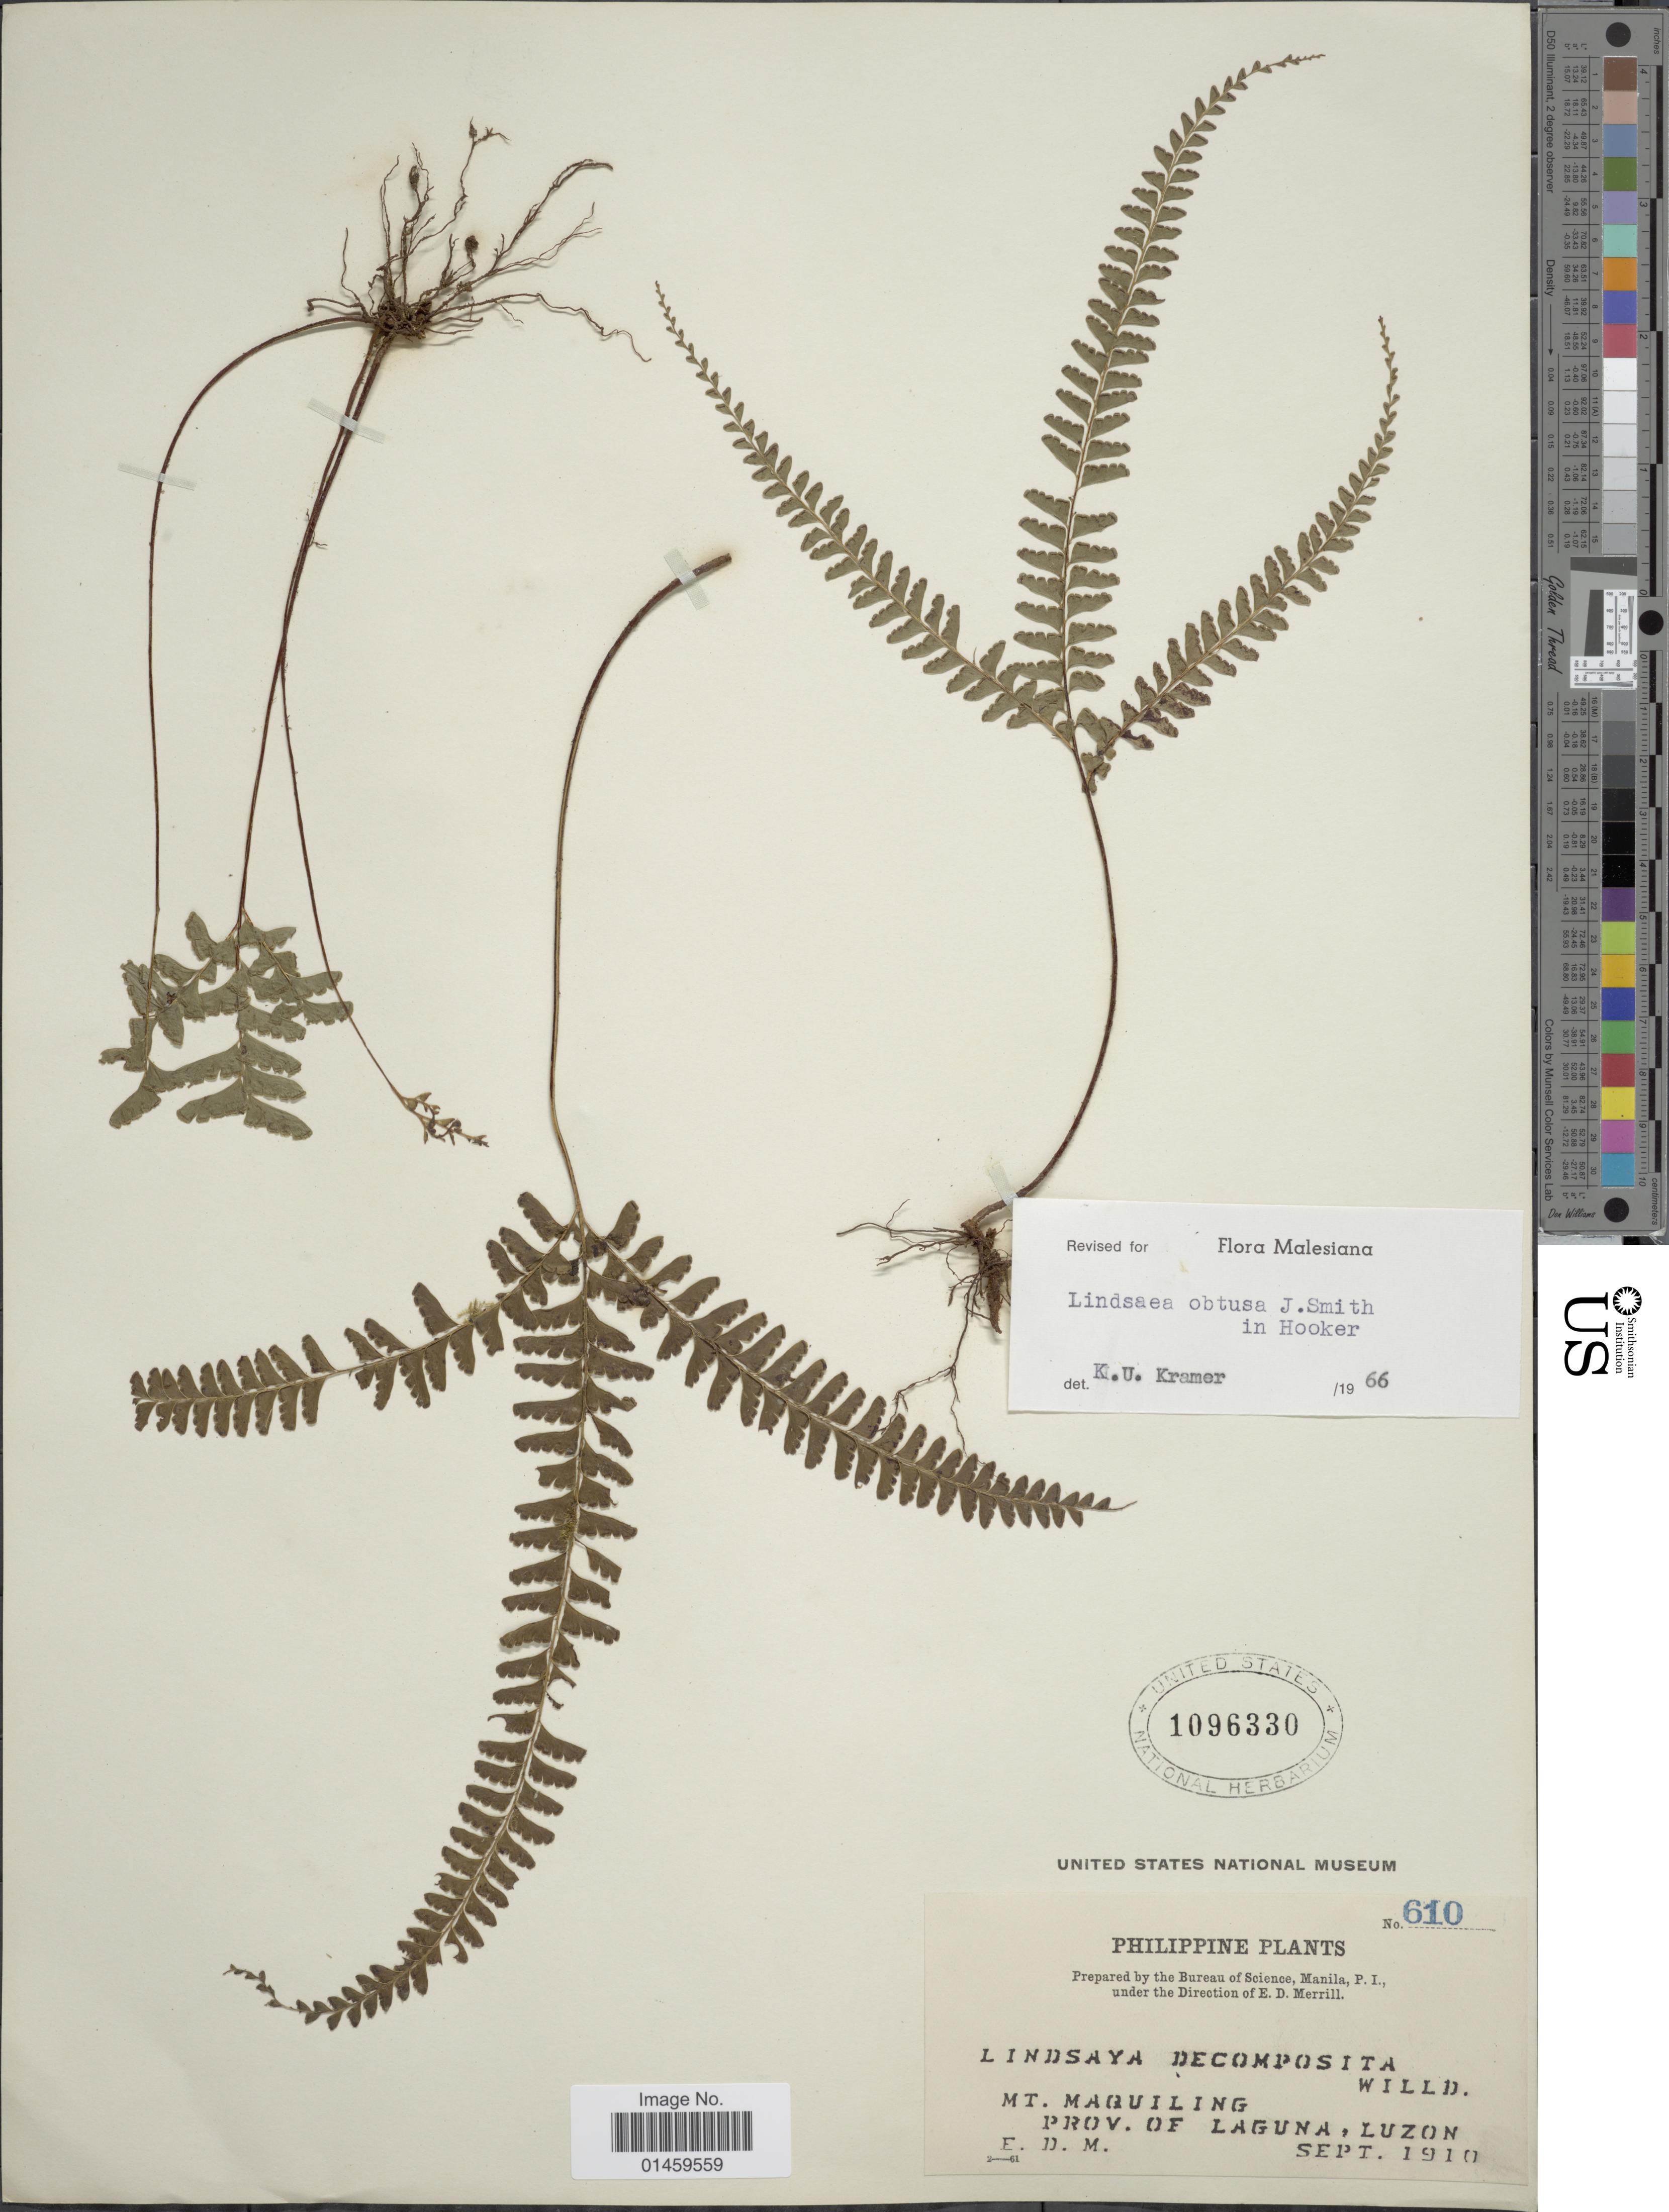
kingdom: Plantae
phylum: Tracheophyta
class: Polypodiopsida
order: Polypodiales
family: Lindsaeaceae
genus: Lindsaea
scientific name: Lindsaea obtusa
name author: J. Sm. ex Hook.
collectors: E. D. Merrill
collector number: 610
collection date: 1910-09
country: Philippines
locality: Mt. Maquiling. Prov. of Laguna, Luzon.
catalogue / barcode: US 1096330